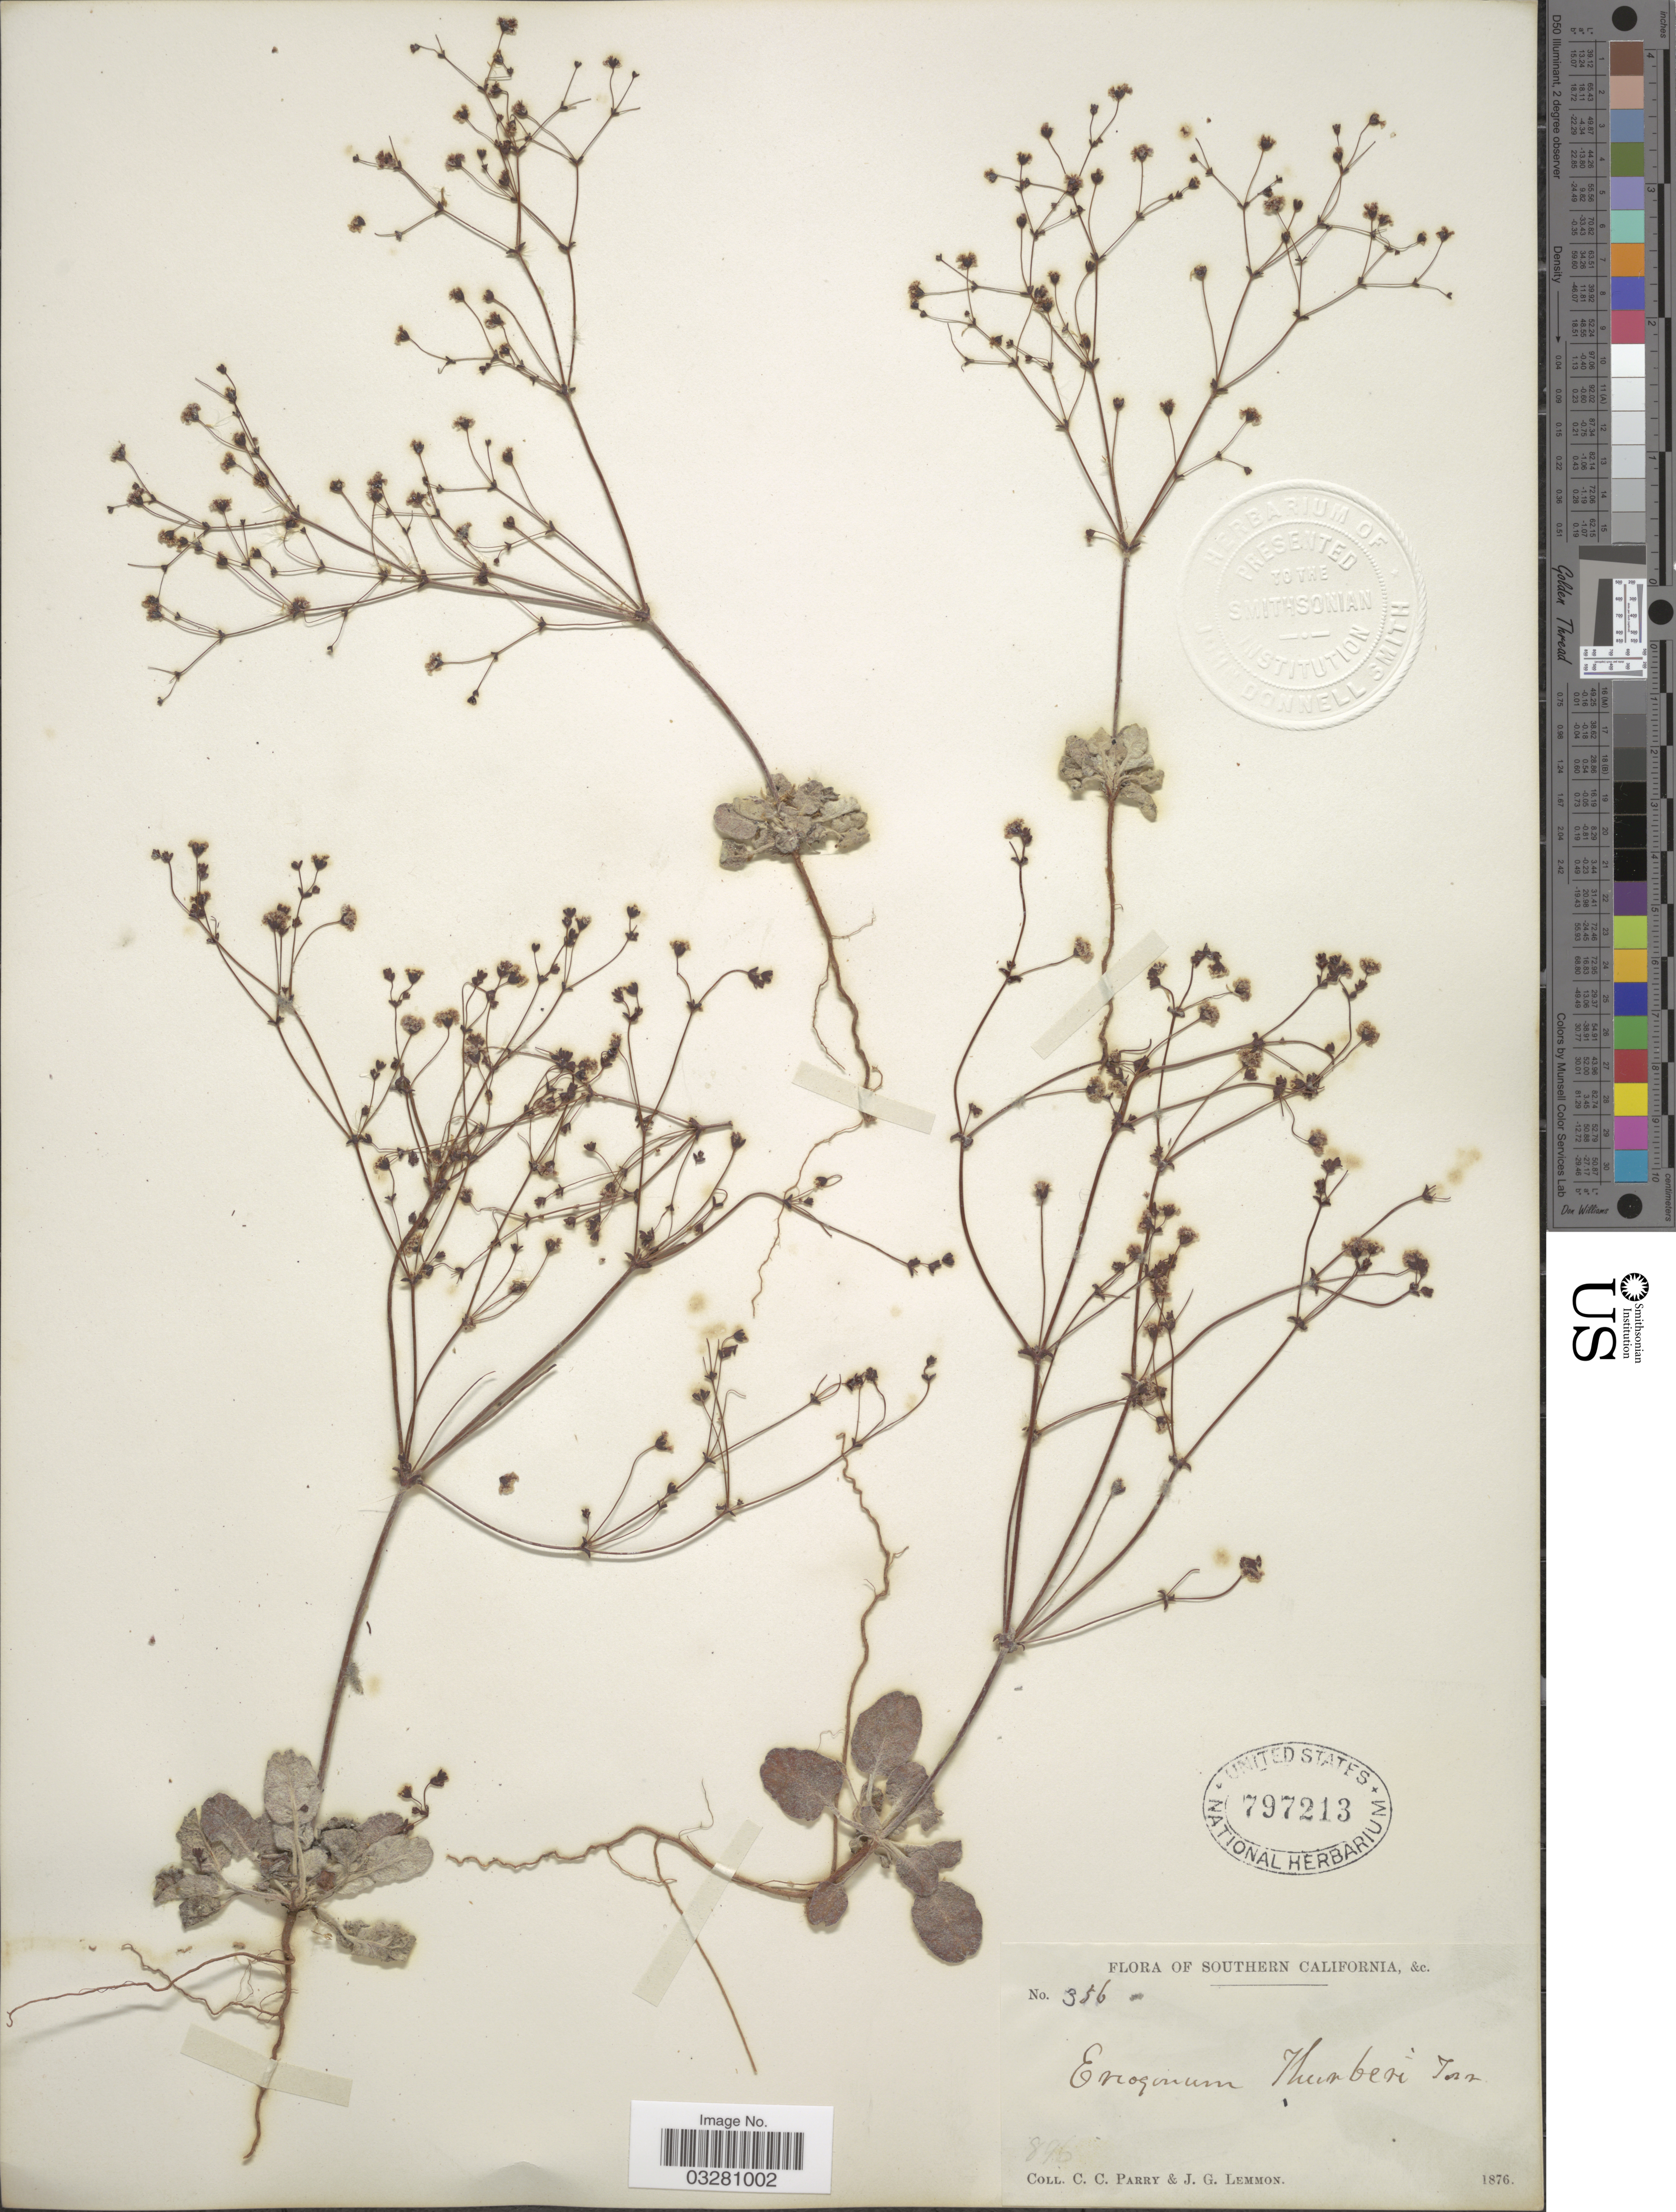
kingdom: Plantae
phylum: Tracheophyta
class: Magnoliopsida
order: Caryophyllales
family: Polygonaceae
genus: Eriogonum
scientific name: Eriogonum thurberi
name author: Torr.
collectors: C. C. Parry & J. Lemmon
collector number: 356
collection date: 1876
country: United States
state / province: California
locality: Southern California.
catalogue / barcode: US 797213